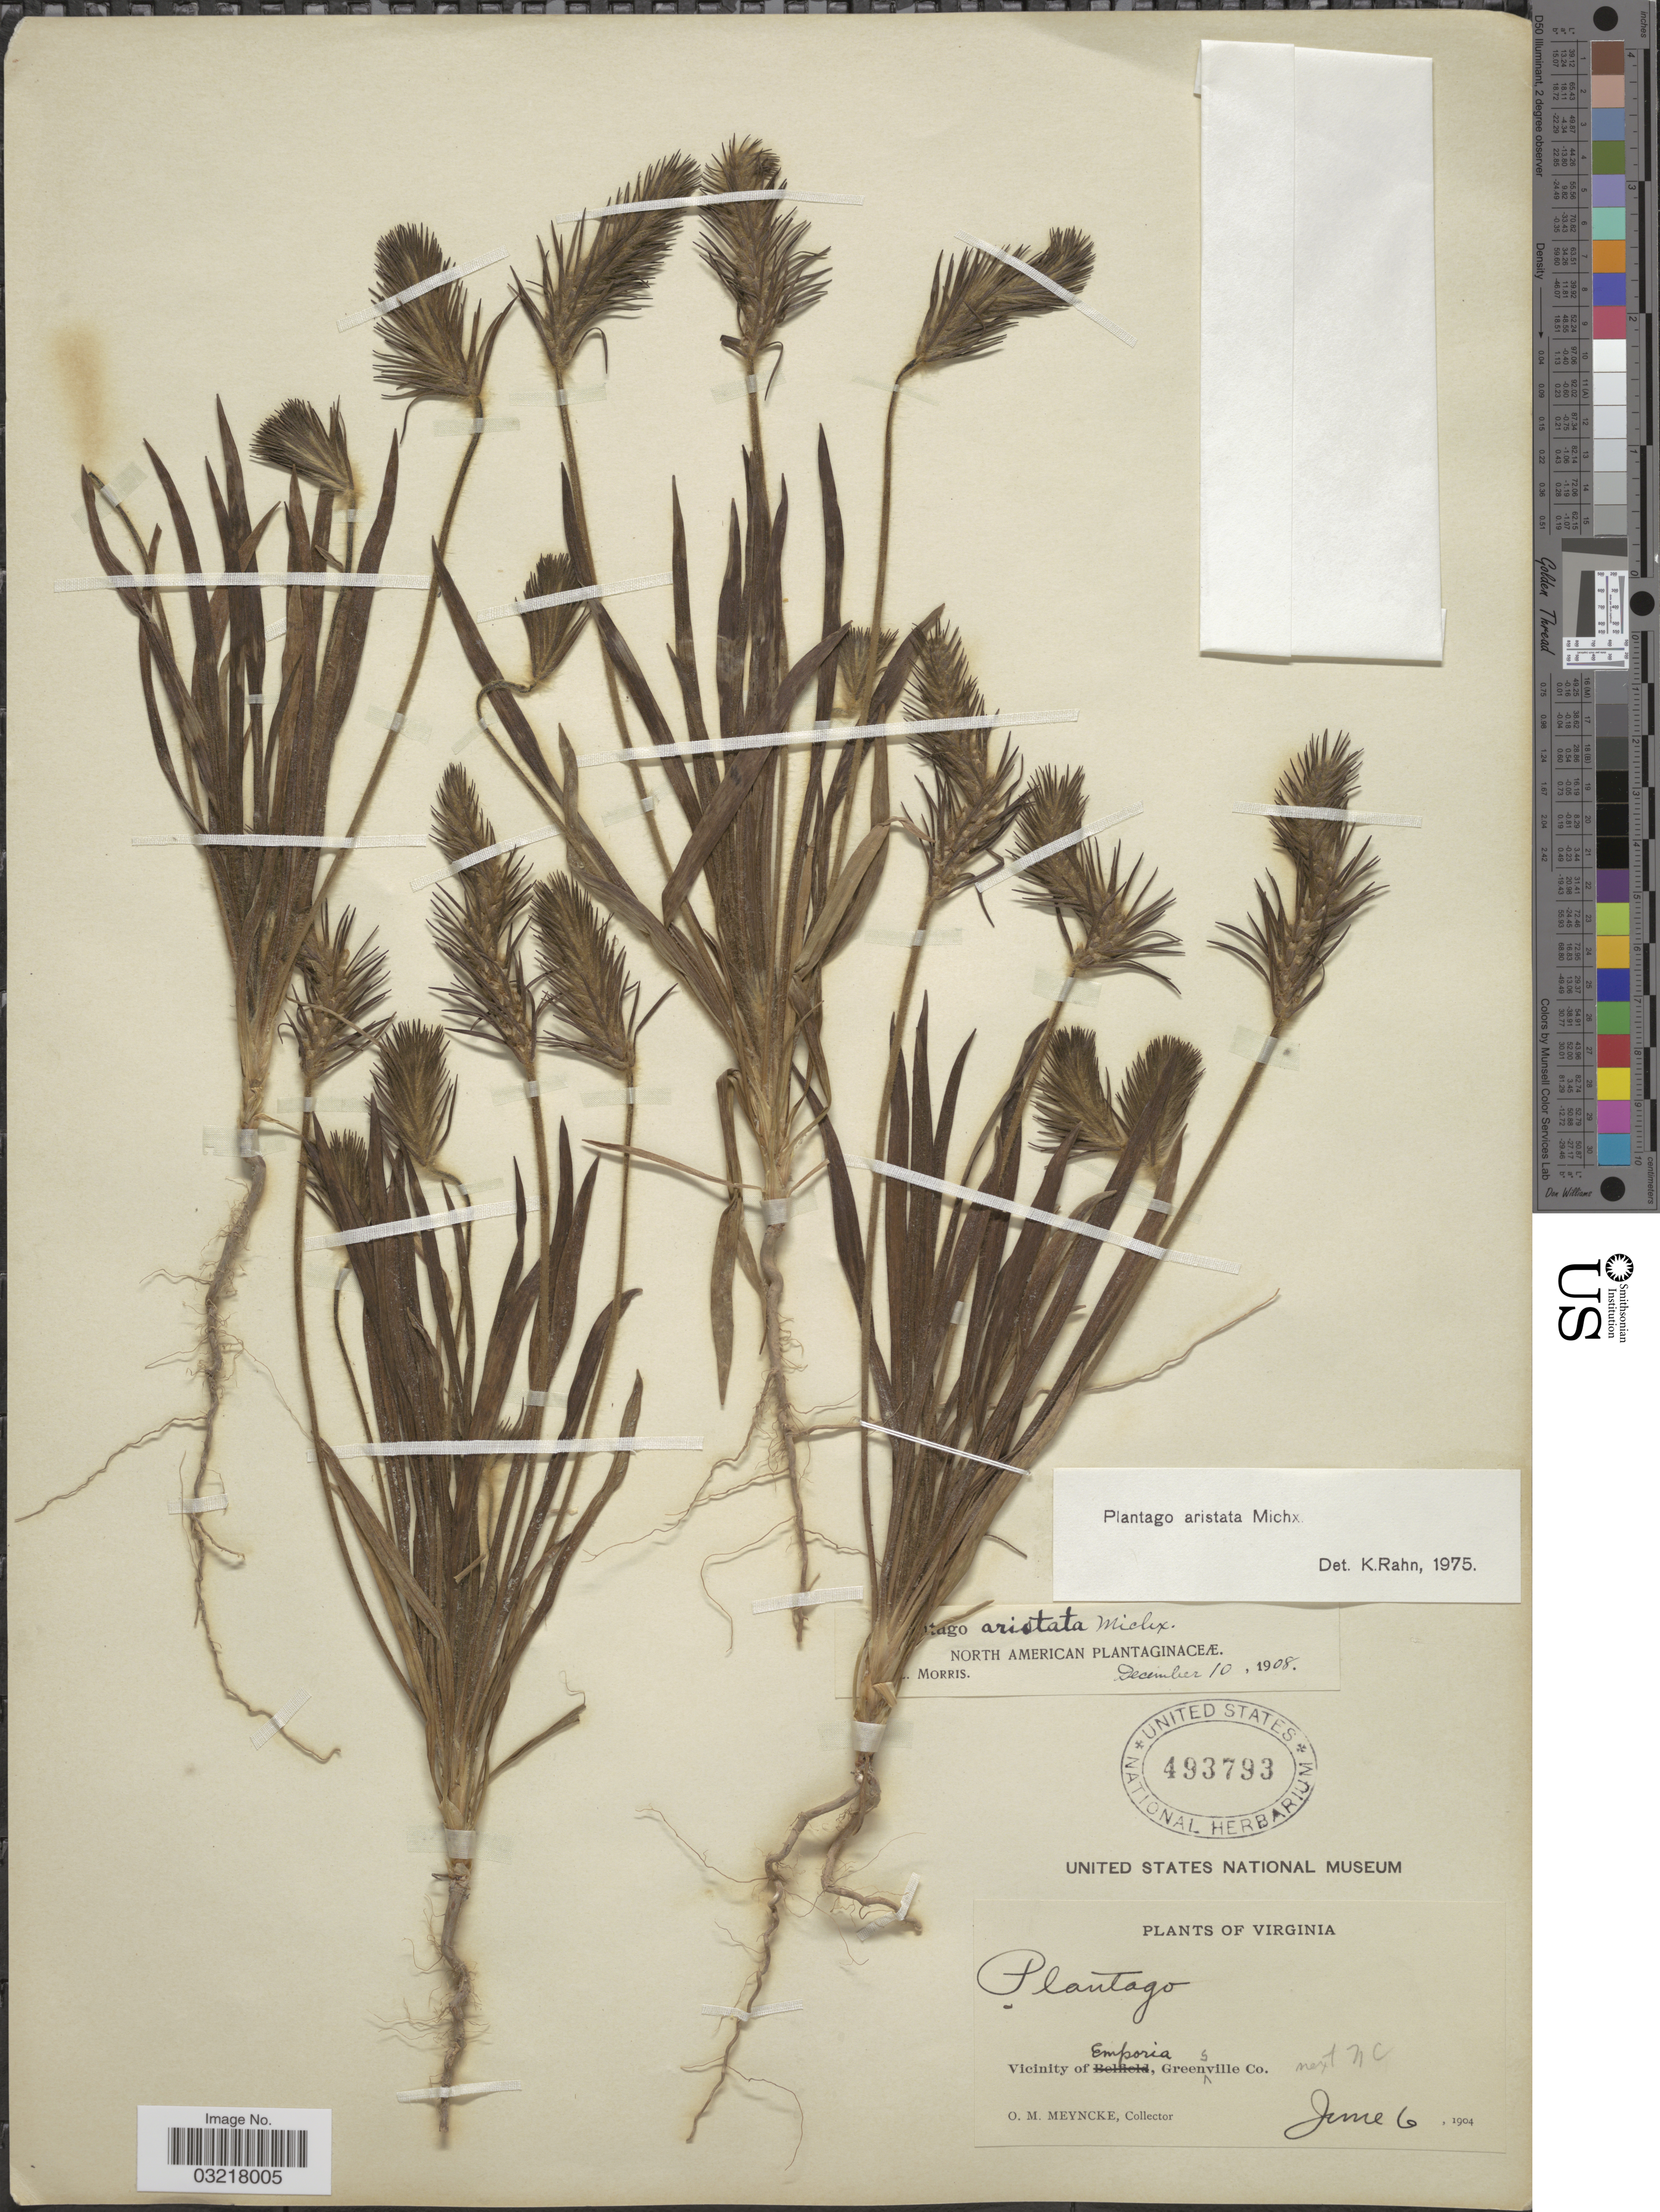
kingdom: Plantae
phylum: Tracheophyta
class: Magnoliopsida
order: Lamiales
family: Plantaginaceae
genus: Plantago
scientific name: Plantago aristata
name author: Michx.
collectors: O. Meyncke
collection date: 1904-06-06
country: United States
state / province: Virginia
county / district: Greensville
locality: Vicinity of Emporia, Greensville Co. next NC.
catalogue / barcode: US 493793